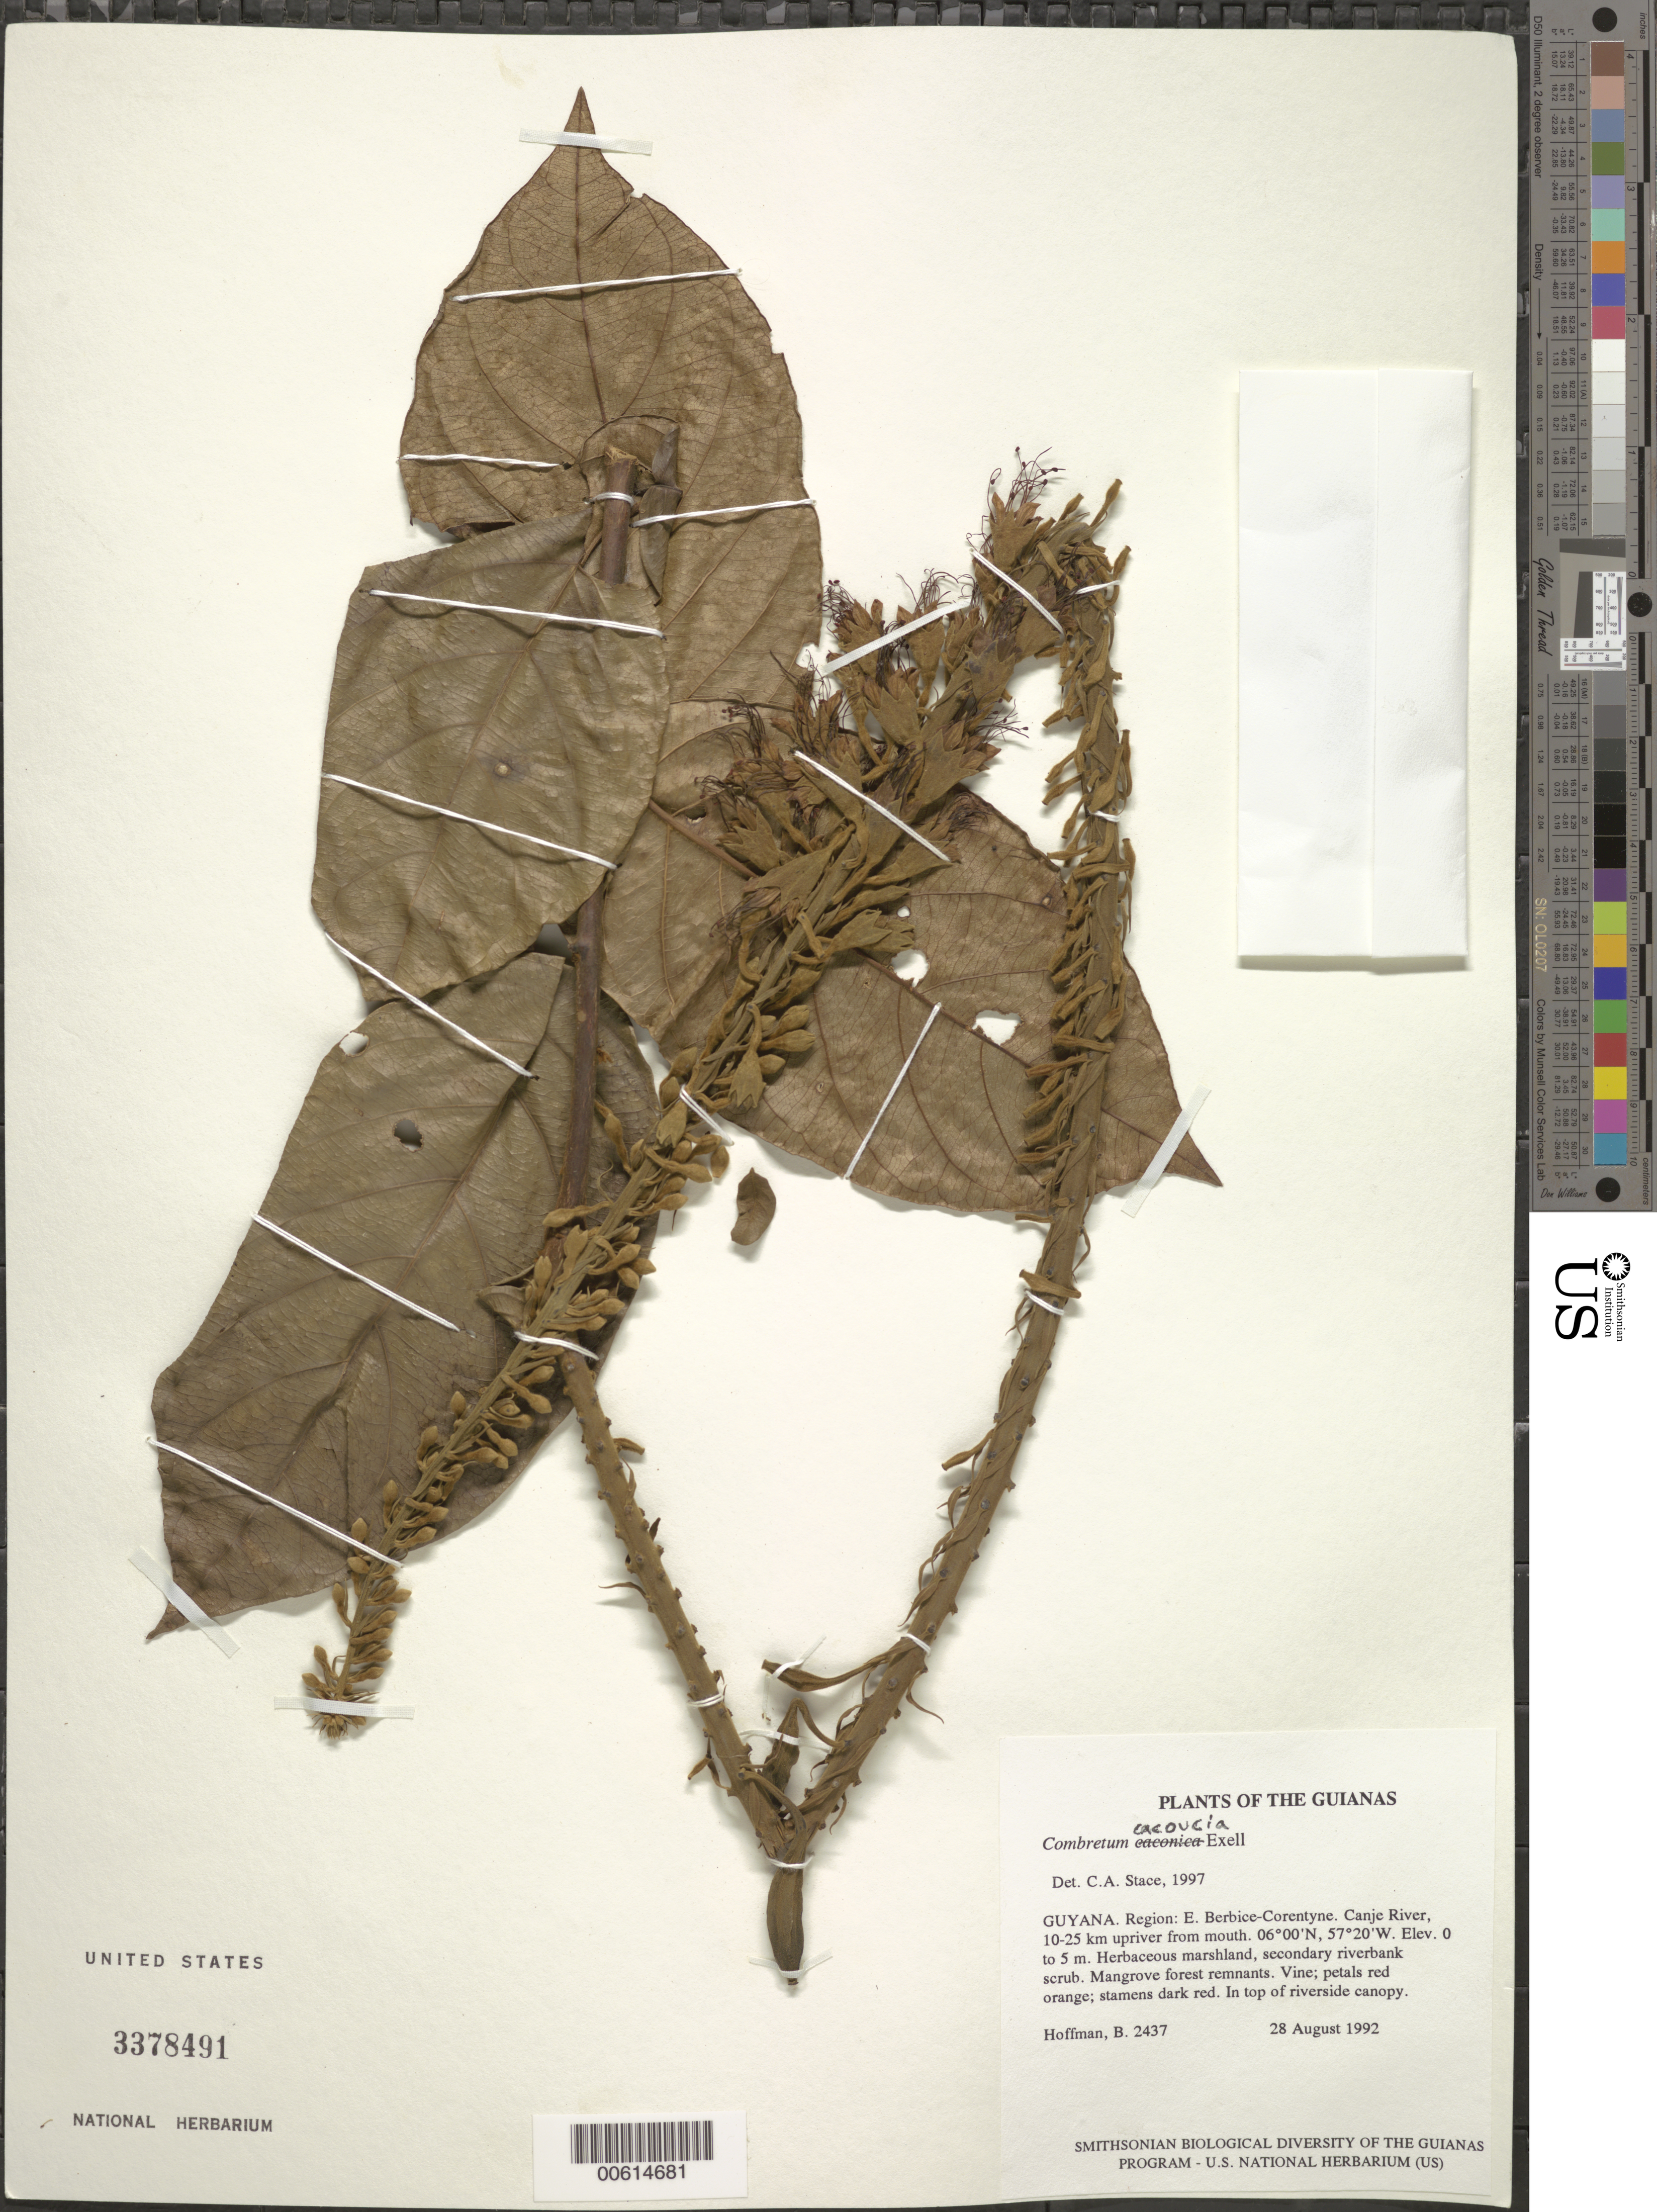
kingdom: Plantae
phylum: Tracheophyta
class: Magnoliopsida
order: Myrtales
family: Combretaceae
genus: Combretum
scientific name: Combretum cacoucia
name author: Exell ex Sandwith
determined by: Stace, C. A.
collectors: B. Hoffman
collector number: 2437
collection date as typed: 28 August 1992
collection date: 1992-08-28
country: Guyana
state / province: E. Berbice-Corentyne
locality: Canje River, 10-25 km upriver from mouth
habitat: Herbaceous marshland, secondary riverbank scrub. Mangrove forest remnants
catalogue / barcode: US 3378491